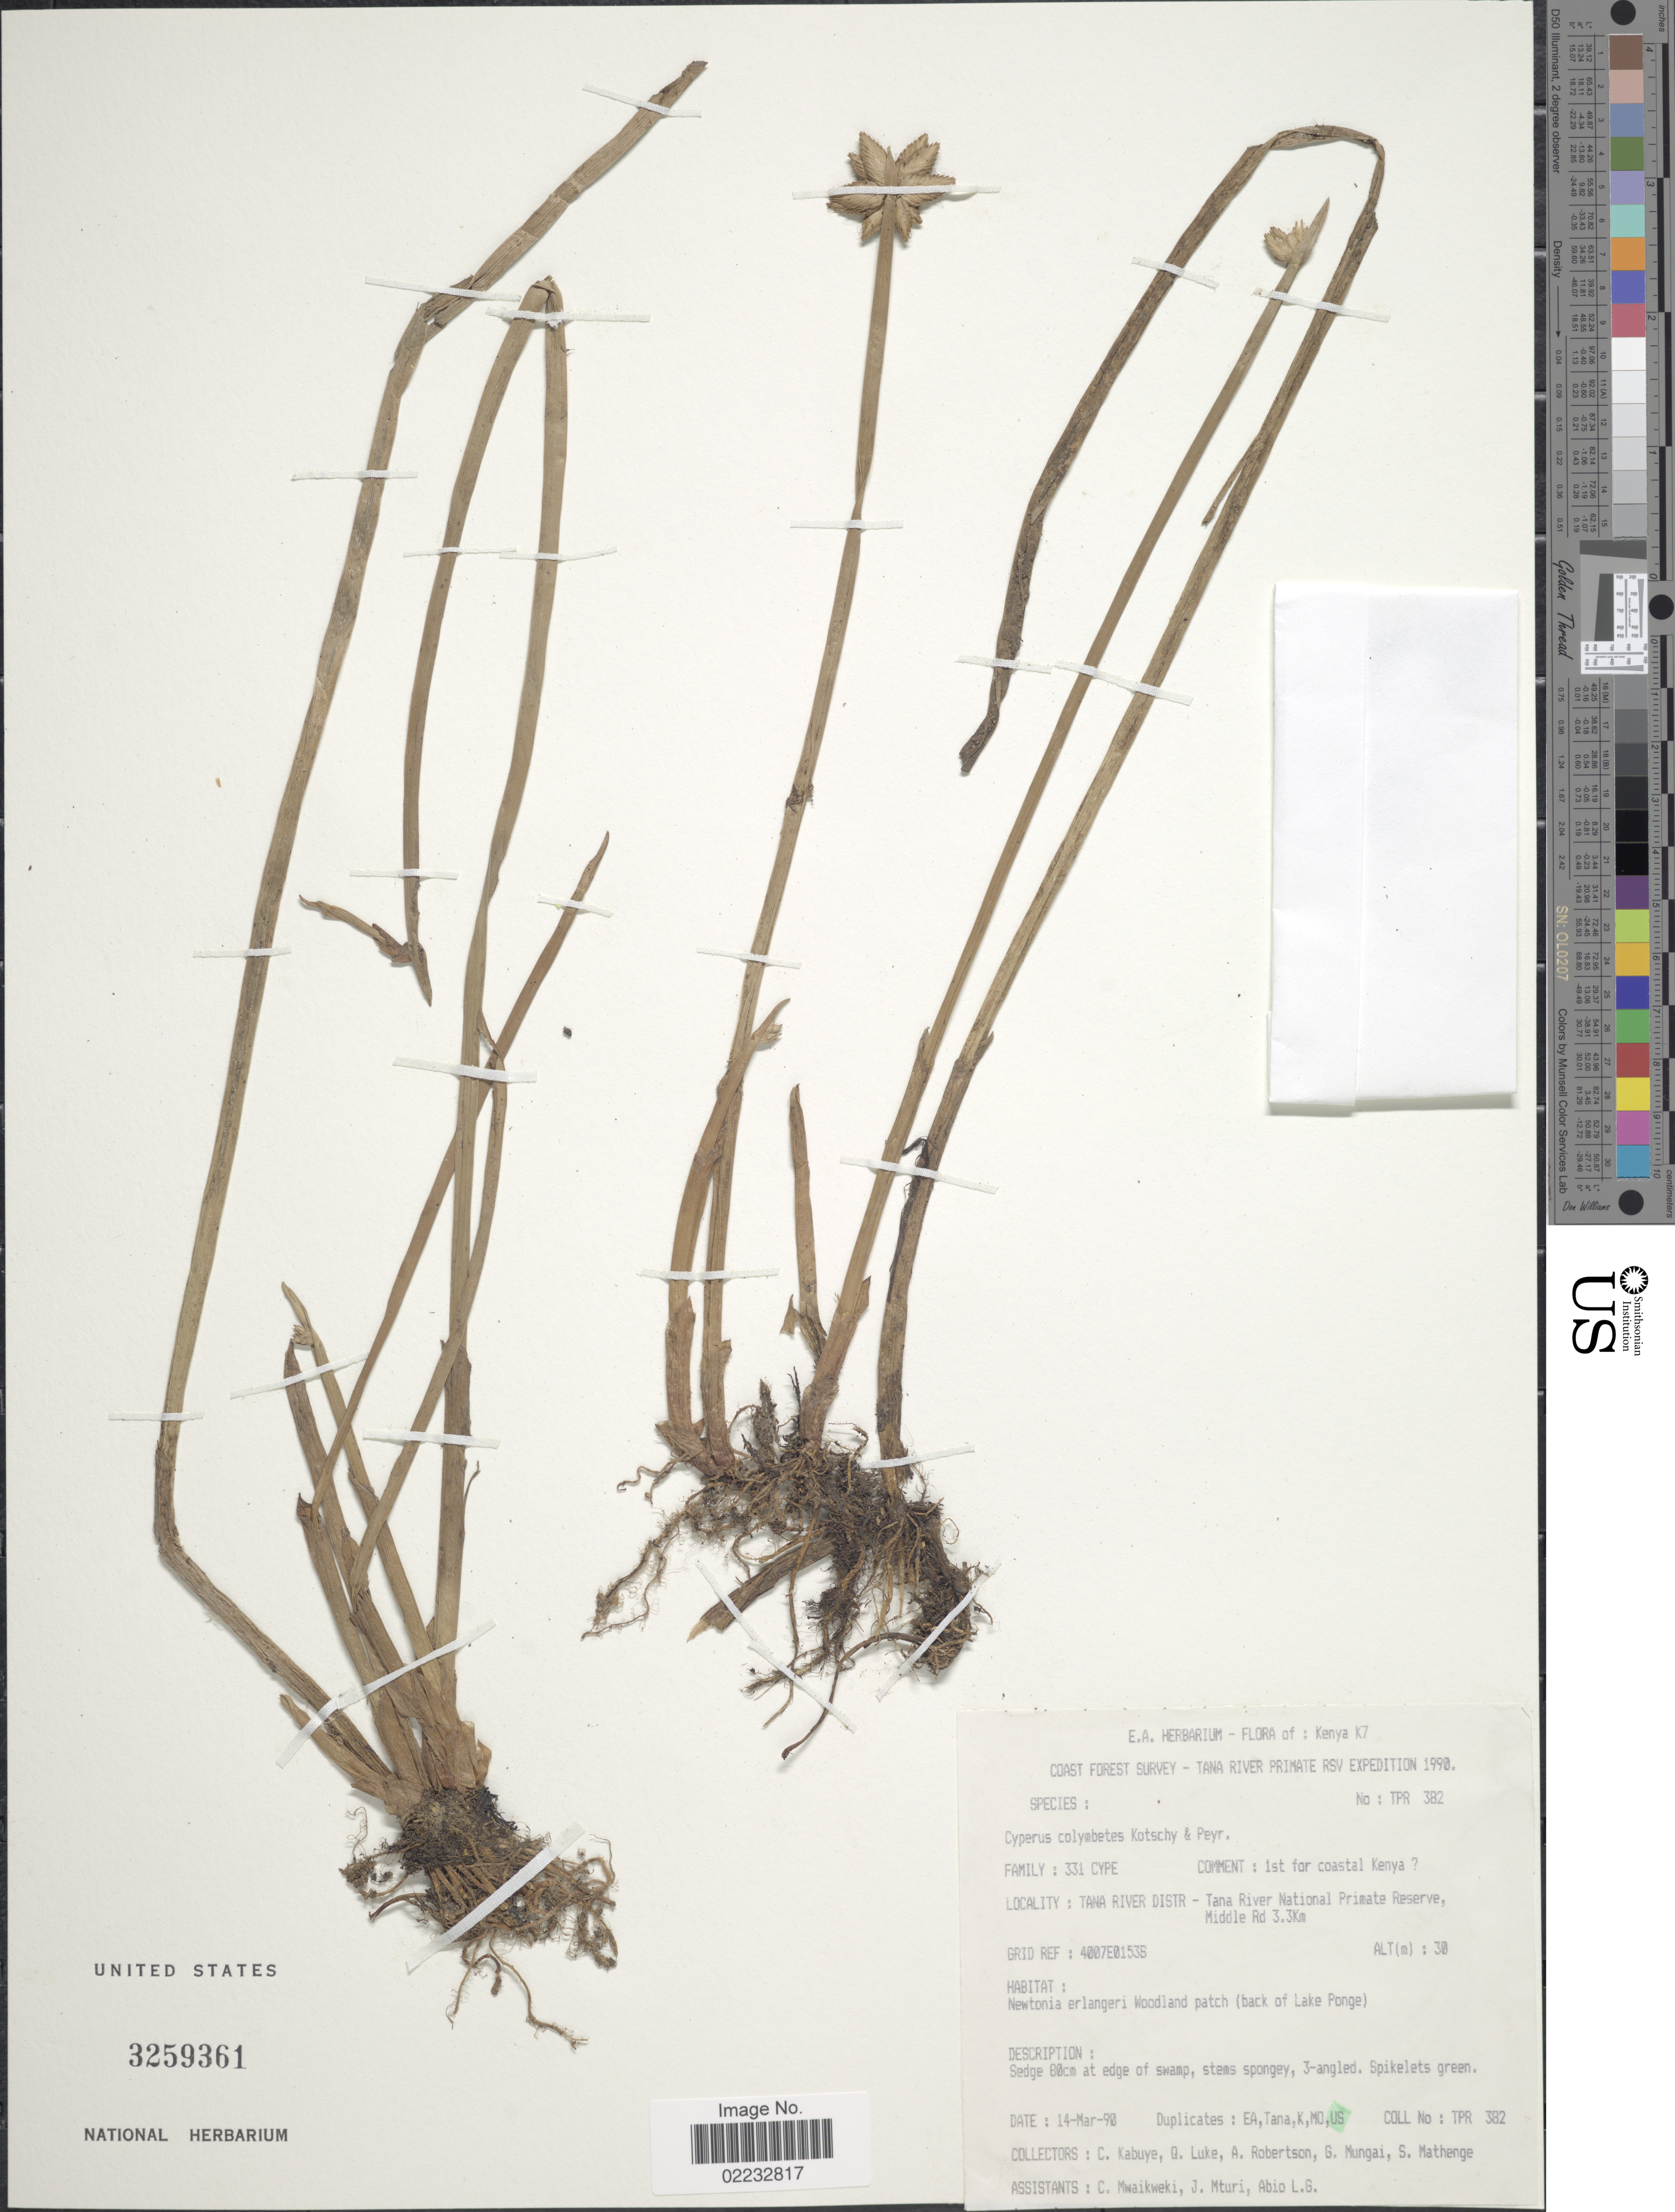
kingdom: Plantae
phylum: Tracheophyta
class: Liliopsida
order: Poales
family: Cyperaceae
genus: Cyperus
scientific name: Cyperus colymbetes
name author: Kotschy & Peyr.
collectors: C. Kabuye, Q. Luke, A. Robertson, G. Mungai & et al.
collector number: TPR 382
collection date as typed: Transcribed d/m/y: 14/3/90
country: Kenya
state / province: Tana River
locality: Kenya K7, Tana River Distr-Tana River National Primate Reserve, Middle Rd. 3,3 Km.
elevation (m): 30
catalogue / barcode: US 3259361